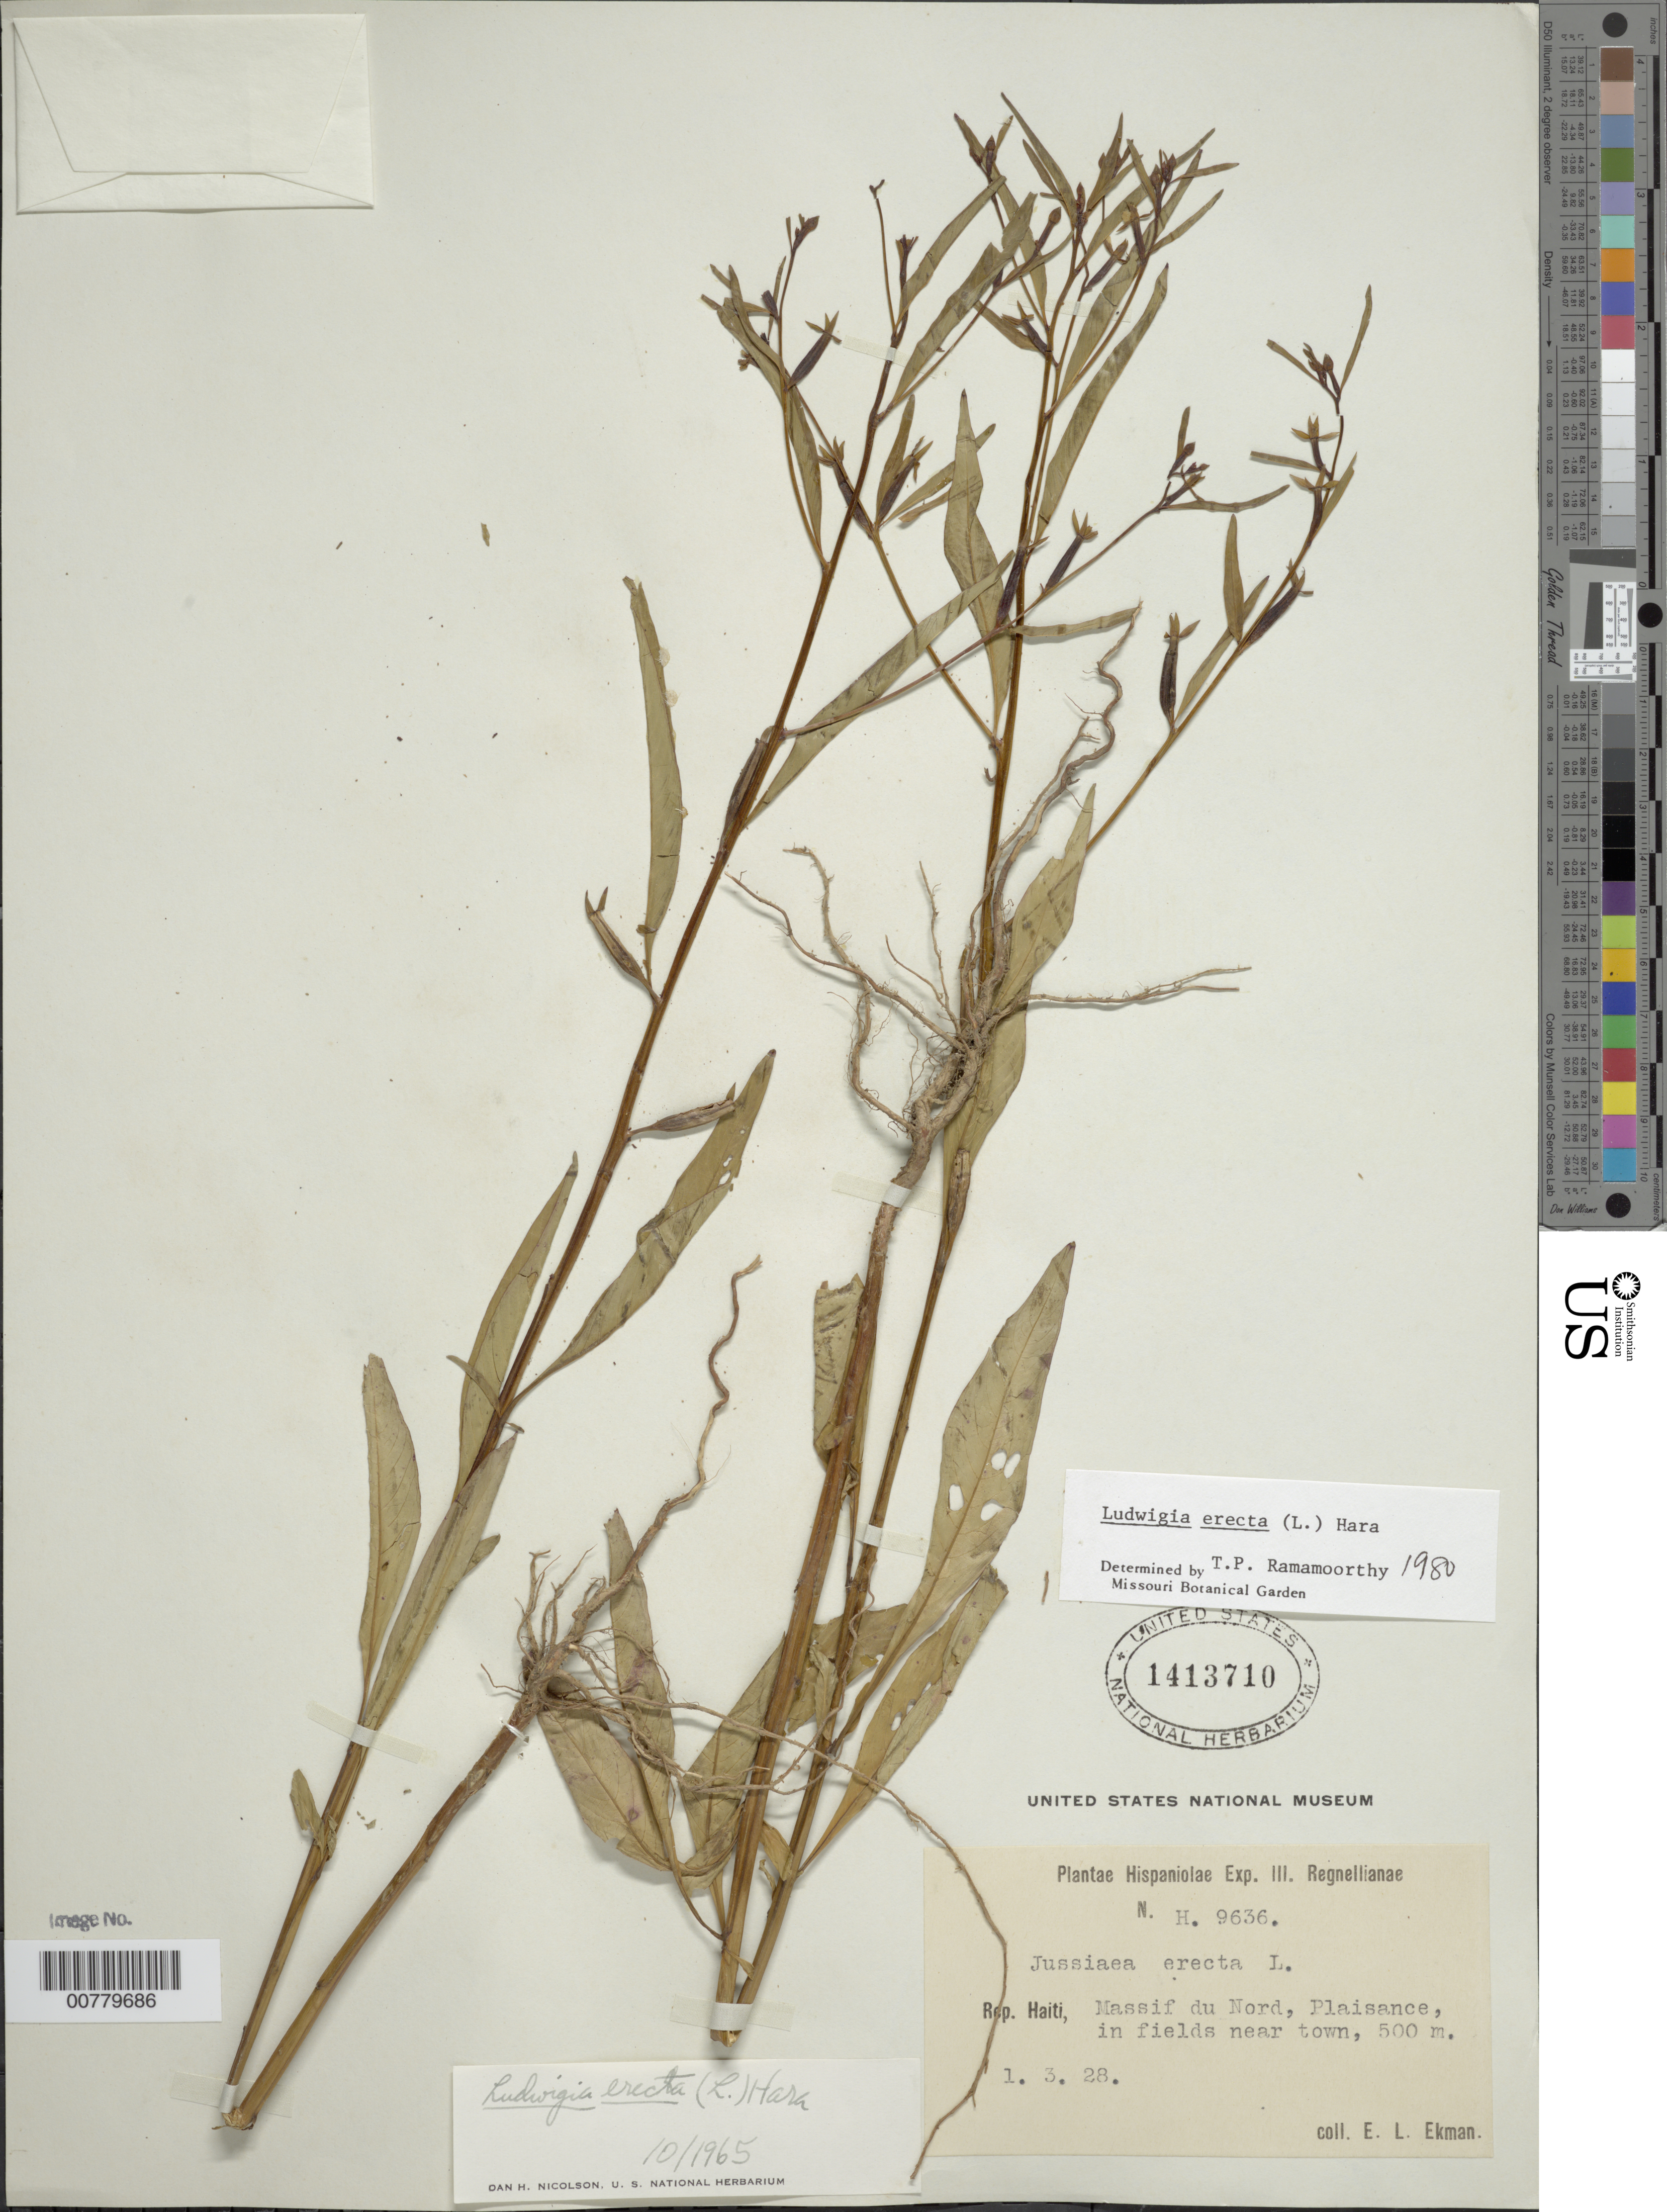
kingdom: Plantae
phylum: Tracheophyta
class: Magnoliopsida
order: Myrtales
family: Onagraceae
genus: Ludwigia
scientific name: Ludwigia erecta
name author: (L.) H. Hara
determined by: Ramamoorthy, T. P.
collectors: E. L. Ekman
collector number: H 9636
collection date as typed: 01 Mar 1928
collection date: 1928-03-01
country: Haiti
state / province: Nord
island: Hispaniola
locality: Massif du Nord, Plaisance.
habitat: In fields enar town.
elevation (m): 500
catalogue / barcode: US 1413710